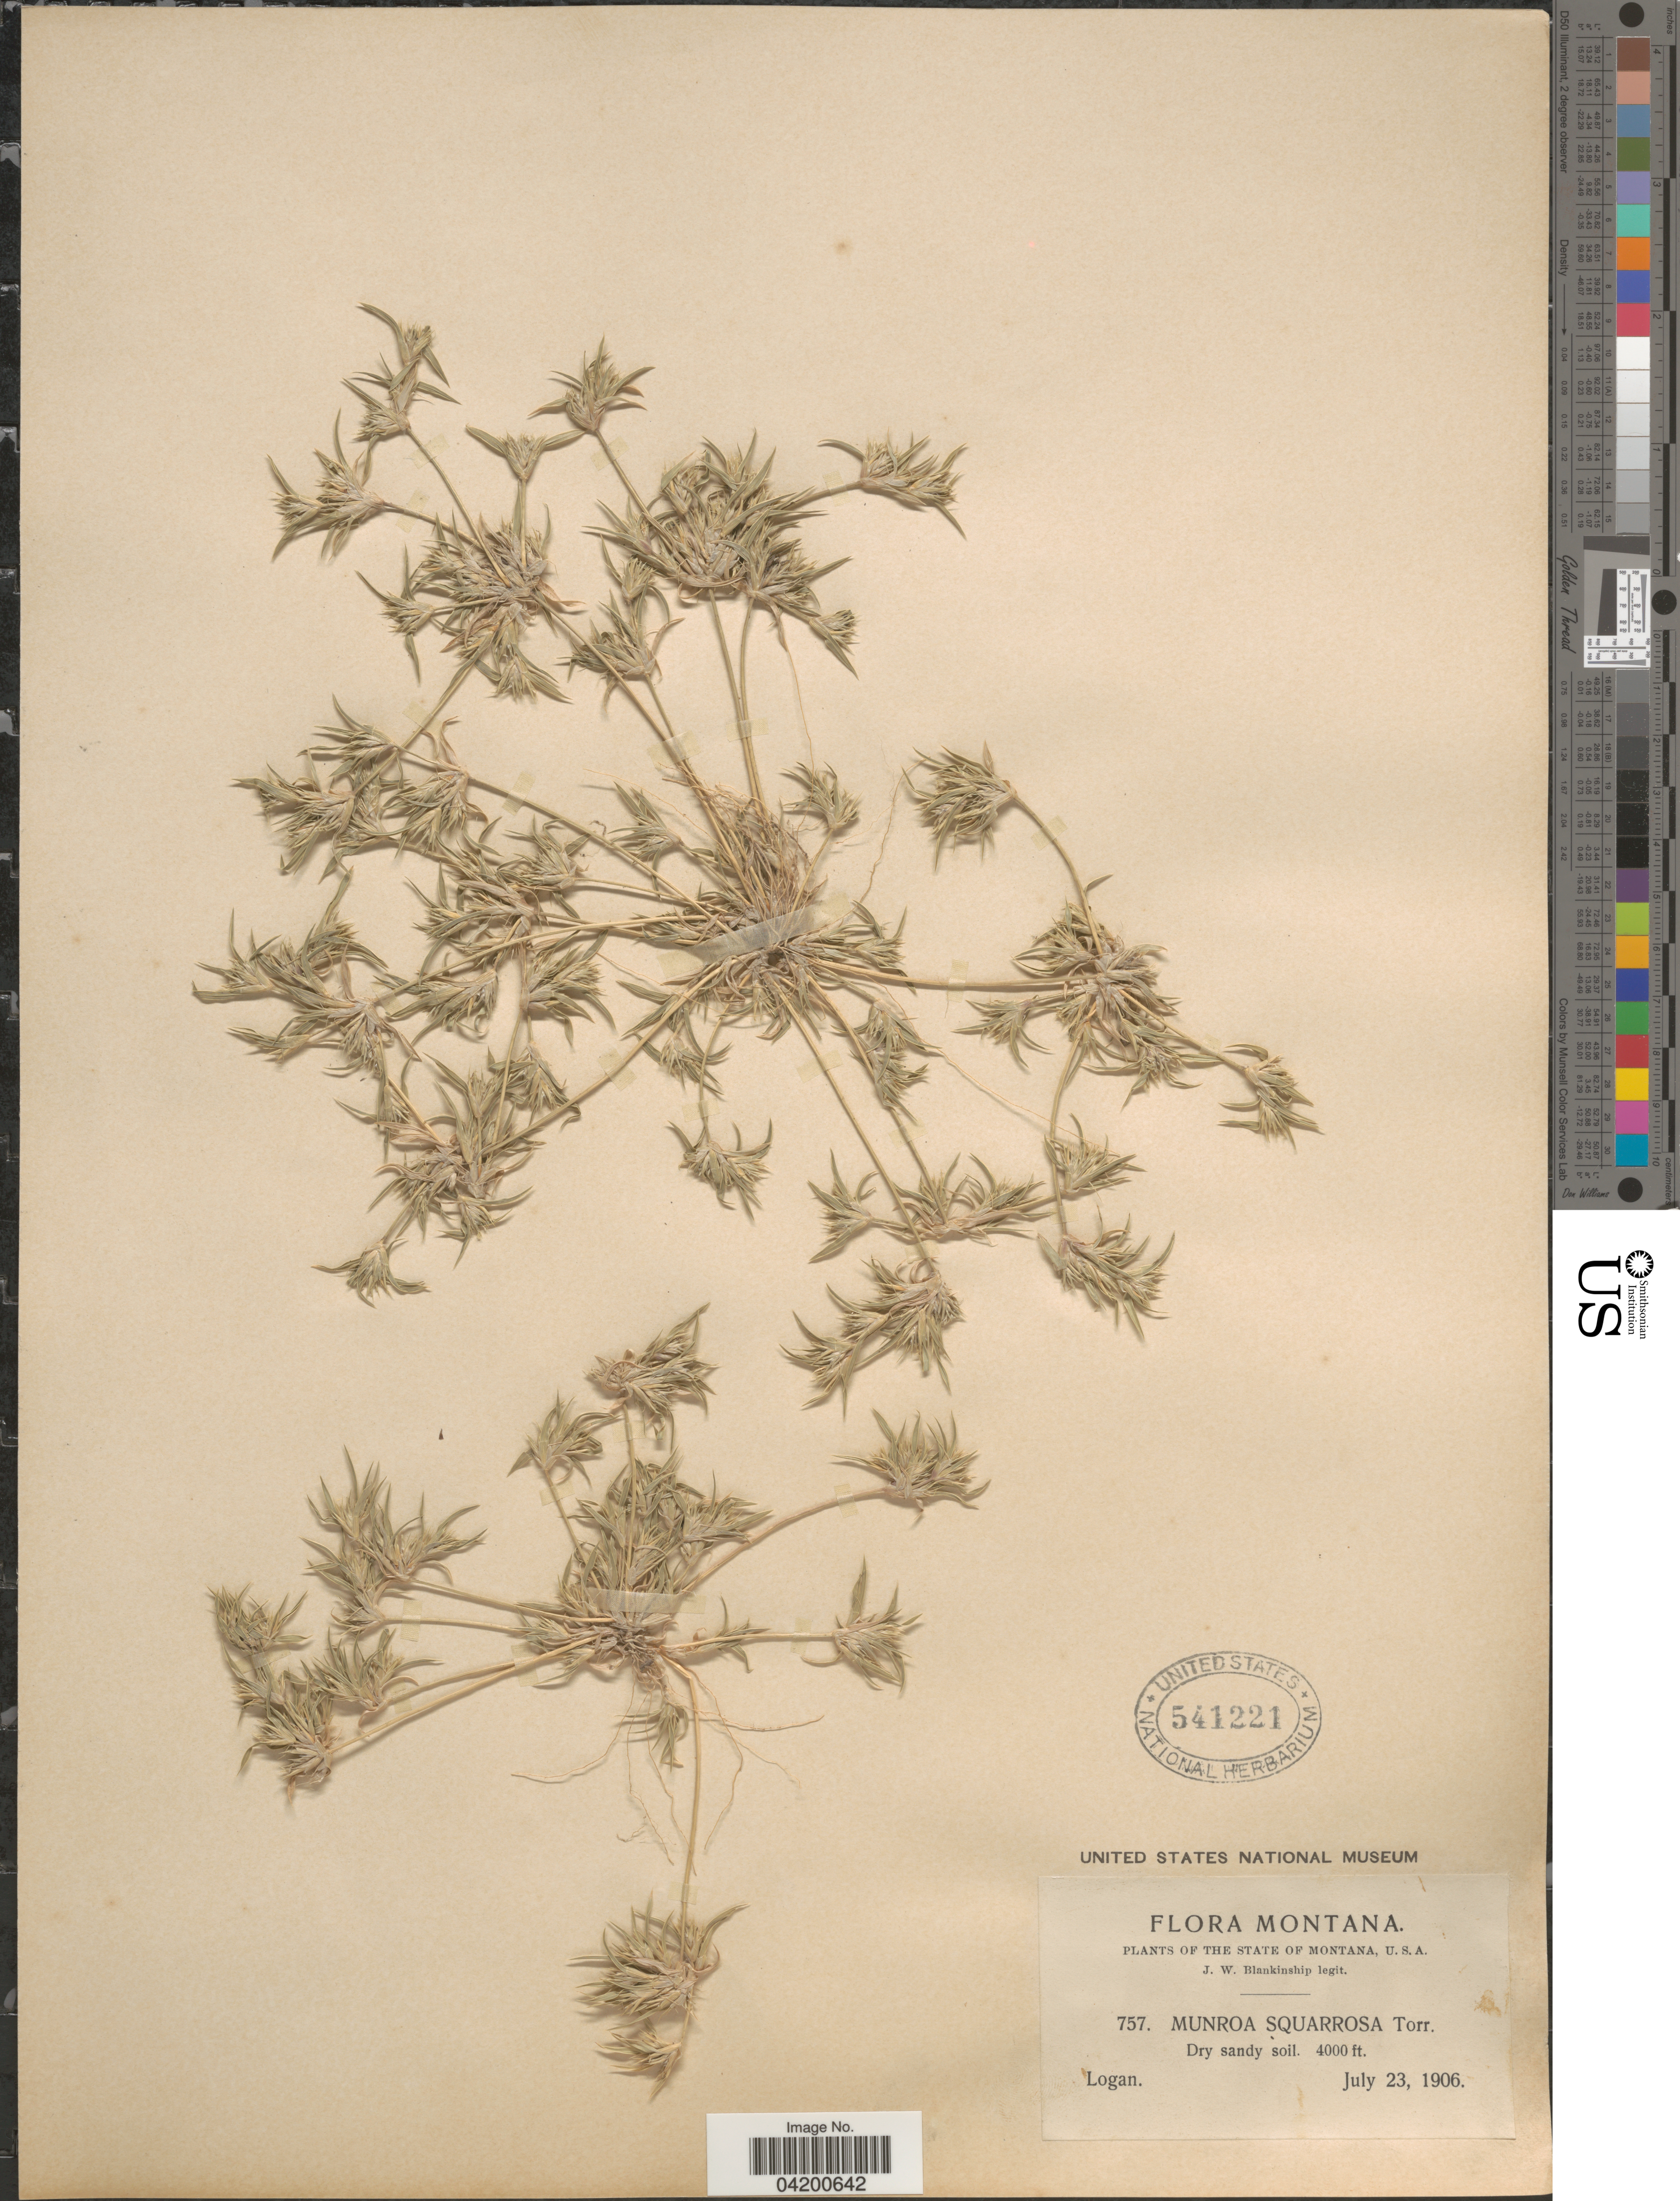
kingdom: Plantae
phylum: Tracheophyta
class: Liliopsida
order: Poales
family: Poaceae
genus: Munroa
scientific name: Munroa squarrosa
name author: (Nutt.) Torr.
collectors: J. W. Blankinship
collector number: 757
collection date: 1906-07-23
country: United States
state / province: Montana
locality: Logan.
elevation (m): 1219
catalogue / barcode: US 541221